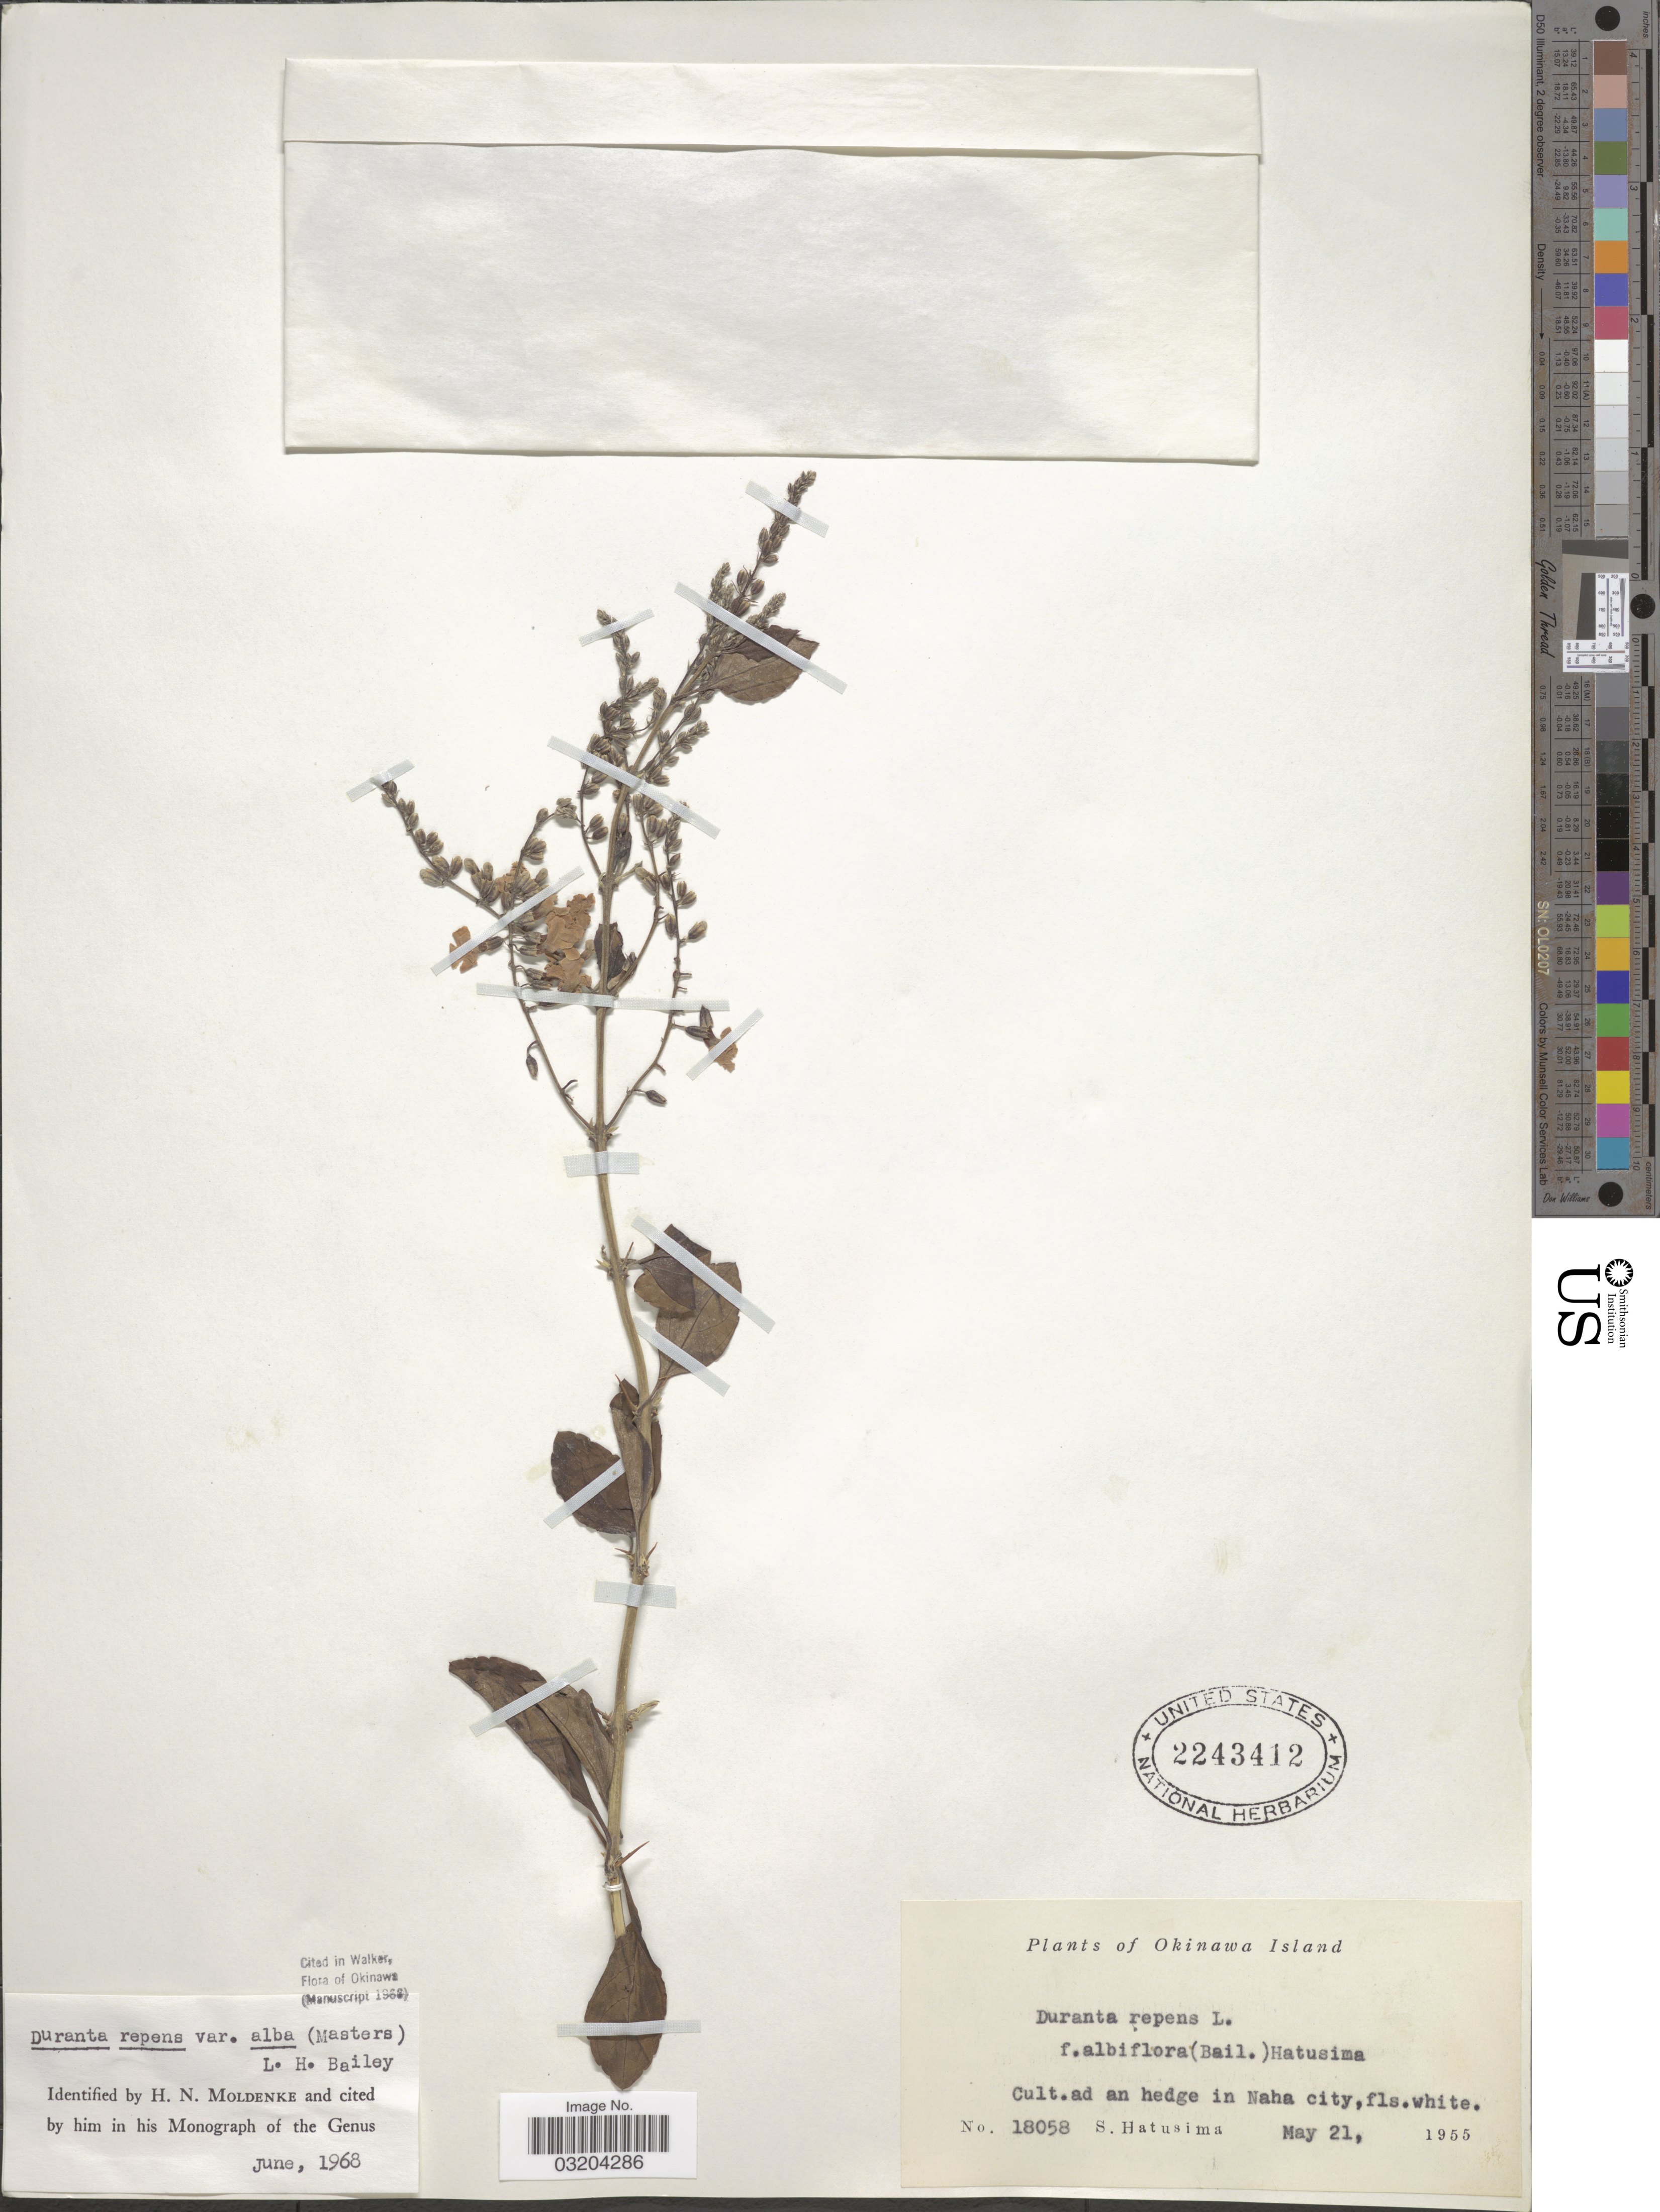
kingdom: Plantae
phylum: Tracheophyta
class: Magnoliopsida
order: Lamiales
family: Verbenaceae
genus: Duranta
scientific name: Duranta erecta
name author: L.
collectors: S. Hatusima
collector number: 18058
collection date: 1955-05-21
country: Japan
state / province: Okinawa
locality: Naha City.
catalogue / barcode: US 2243412